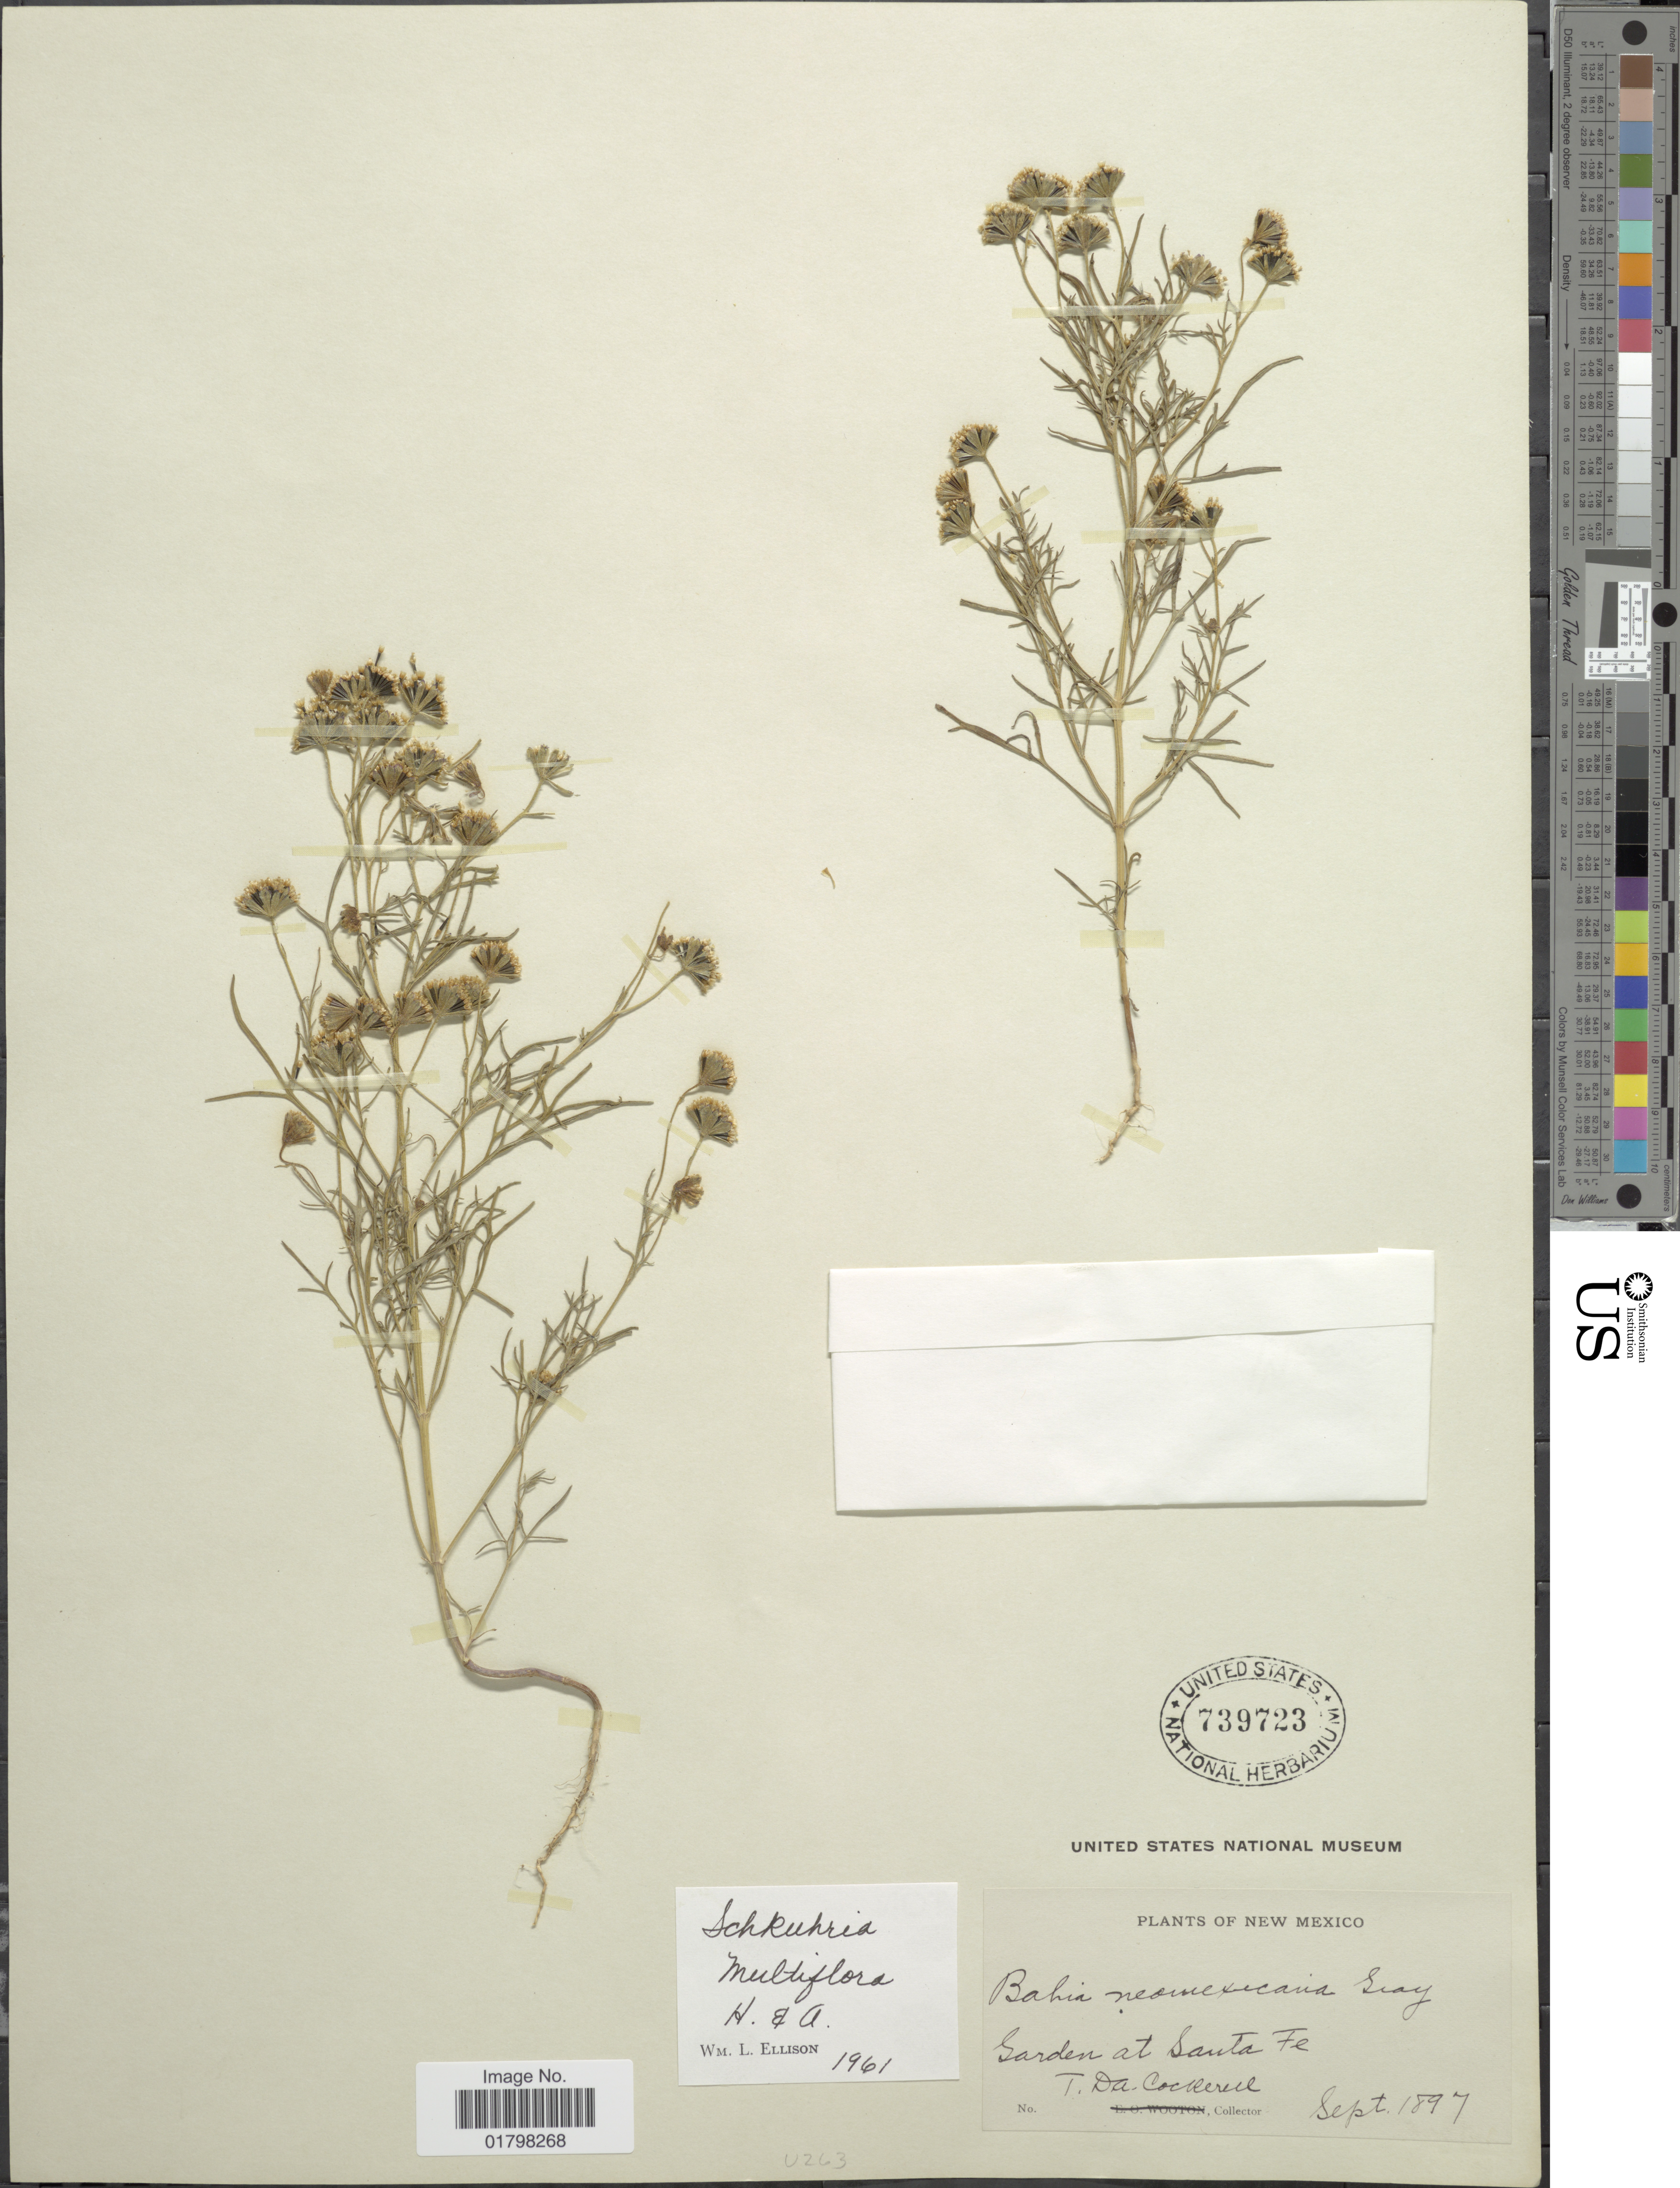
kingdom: Plantae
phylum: Tracheophyta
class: Magnoliopsida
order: Asterales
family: Asteraceae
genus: Schkuhria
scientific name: Schkuhria multiflora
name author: Hook. & Arn.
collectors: T. Cockerell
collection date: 1897-09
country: United States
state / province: New Mexico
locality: Garden at Santa Fe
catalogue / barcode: US 739723